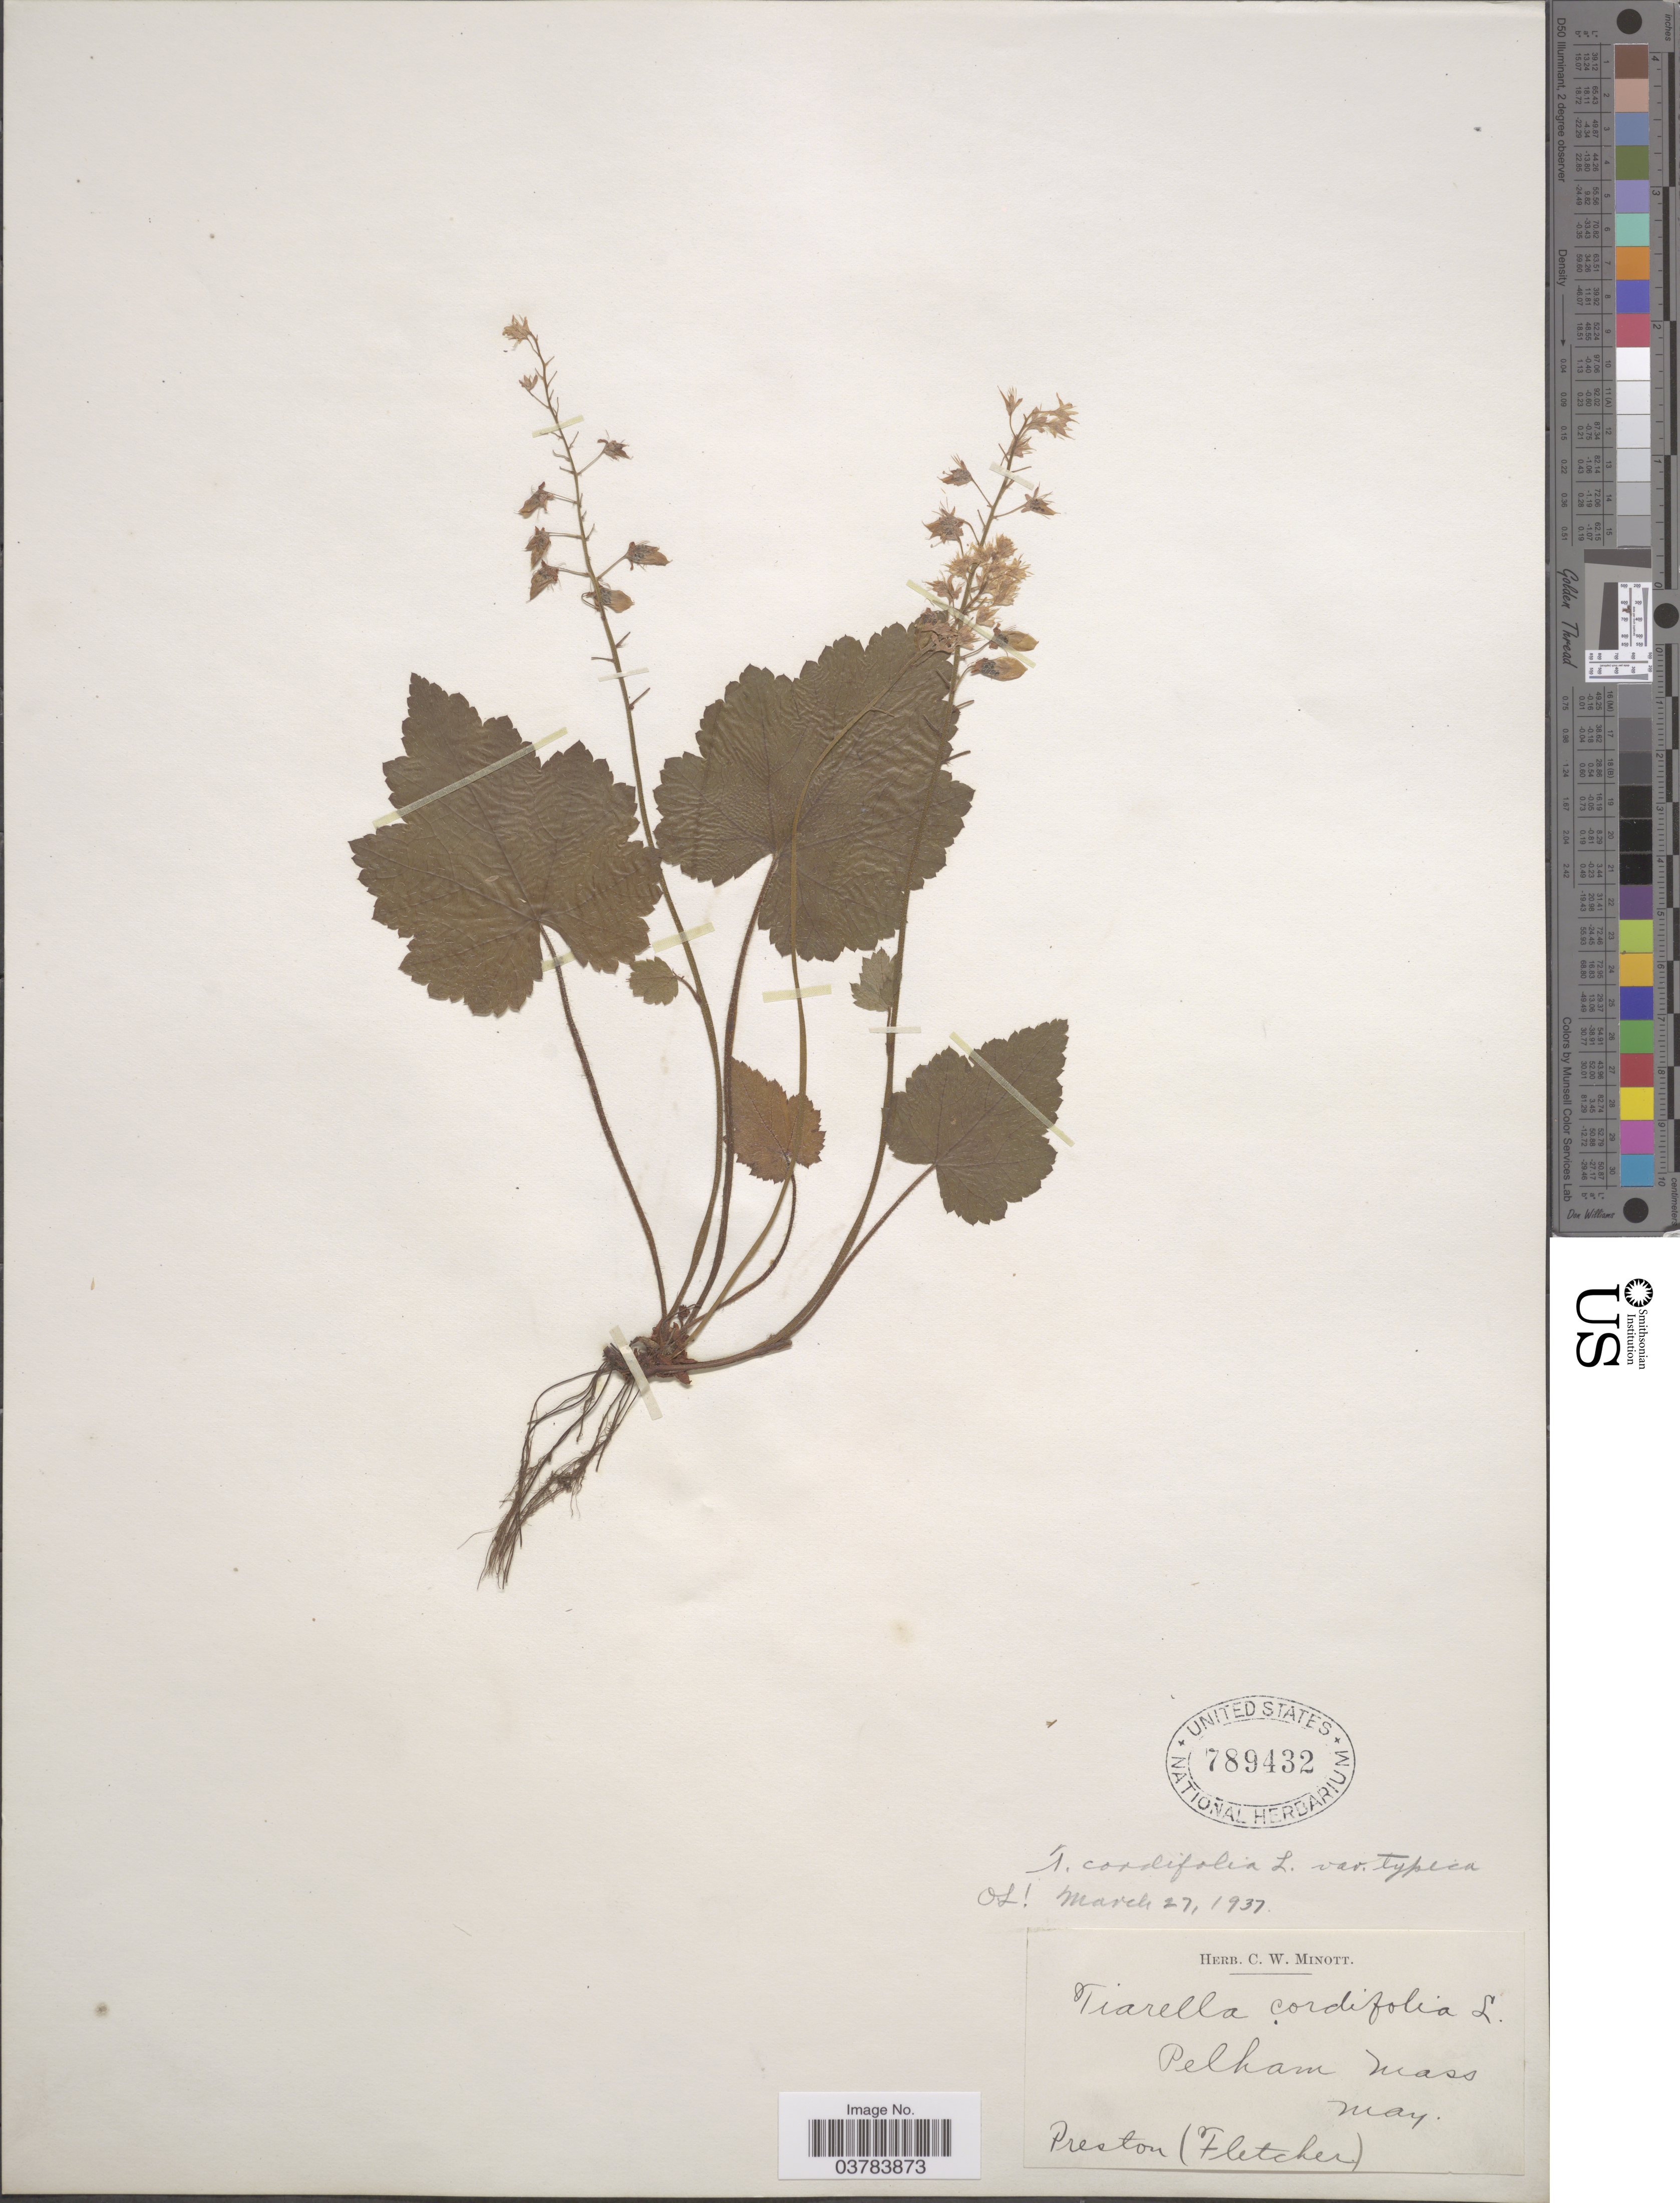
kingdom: Plantae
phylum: Tracheophyta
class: Magnoliopsida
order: Saxifragales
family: Saxifragaceae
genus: Tiarella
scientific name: Tiarella cordifolia var. typica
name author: Lakela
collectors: Preston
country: United States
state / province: Massachusetts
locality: Pelham.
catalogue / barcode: US 789432